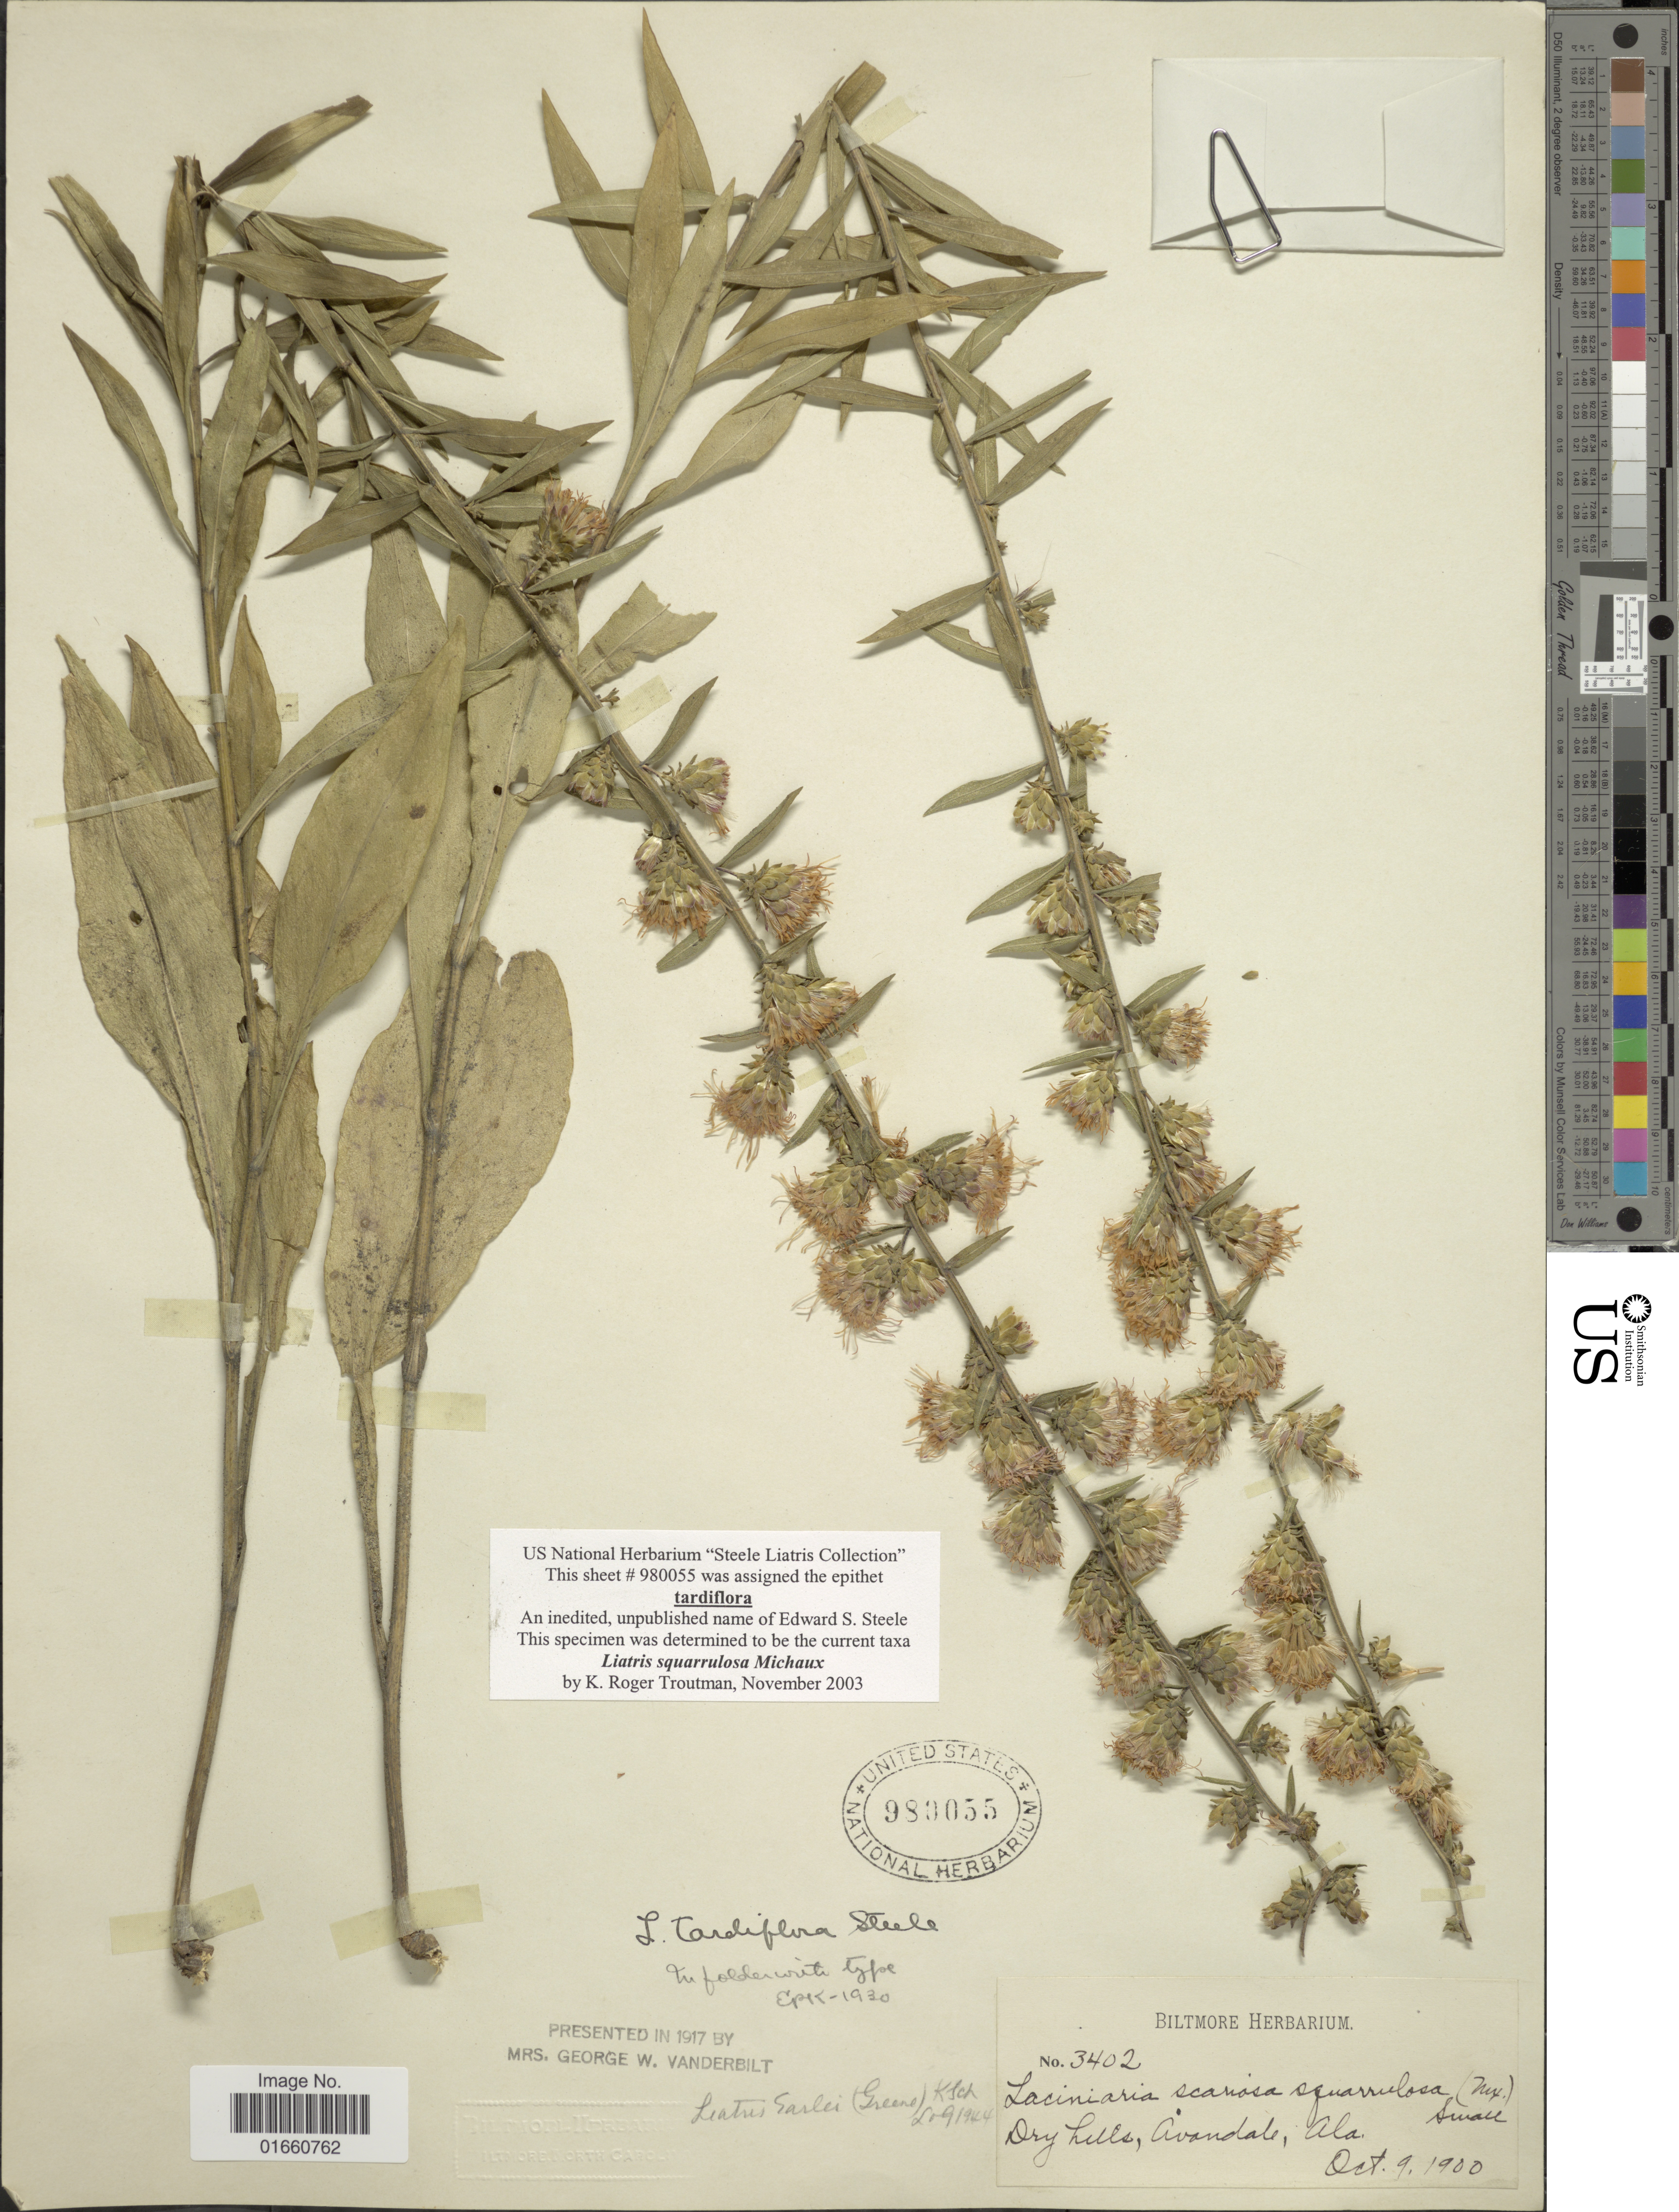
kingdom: Plantae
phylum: Tracheophyta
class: Magnoliopsida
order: Asterales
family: Asteraceae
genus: Liatris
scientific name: Liatris squarrulosa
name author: Michx.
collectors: ex herb. Biltmore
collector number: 3402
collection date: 1900-10-09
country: United States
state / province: Alabama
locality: Dry hills, Avandale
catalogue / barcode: US 980055